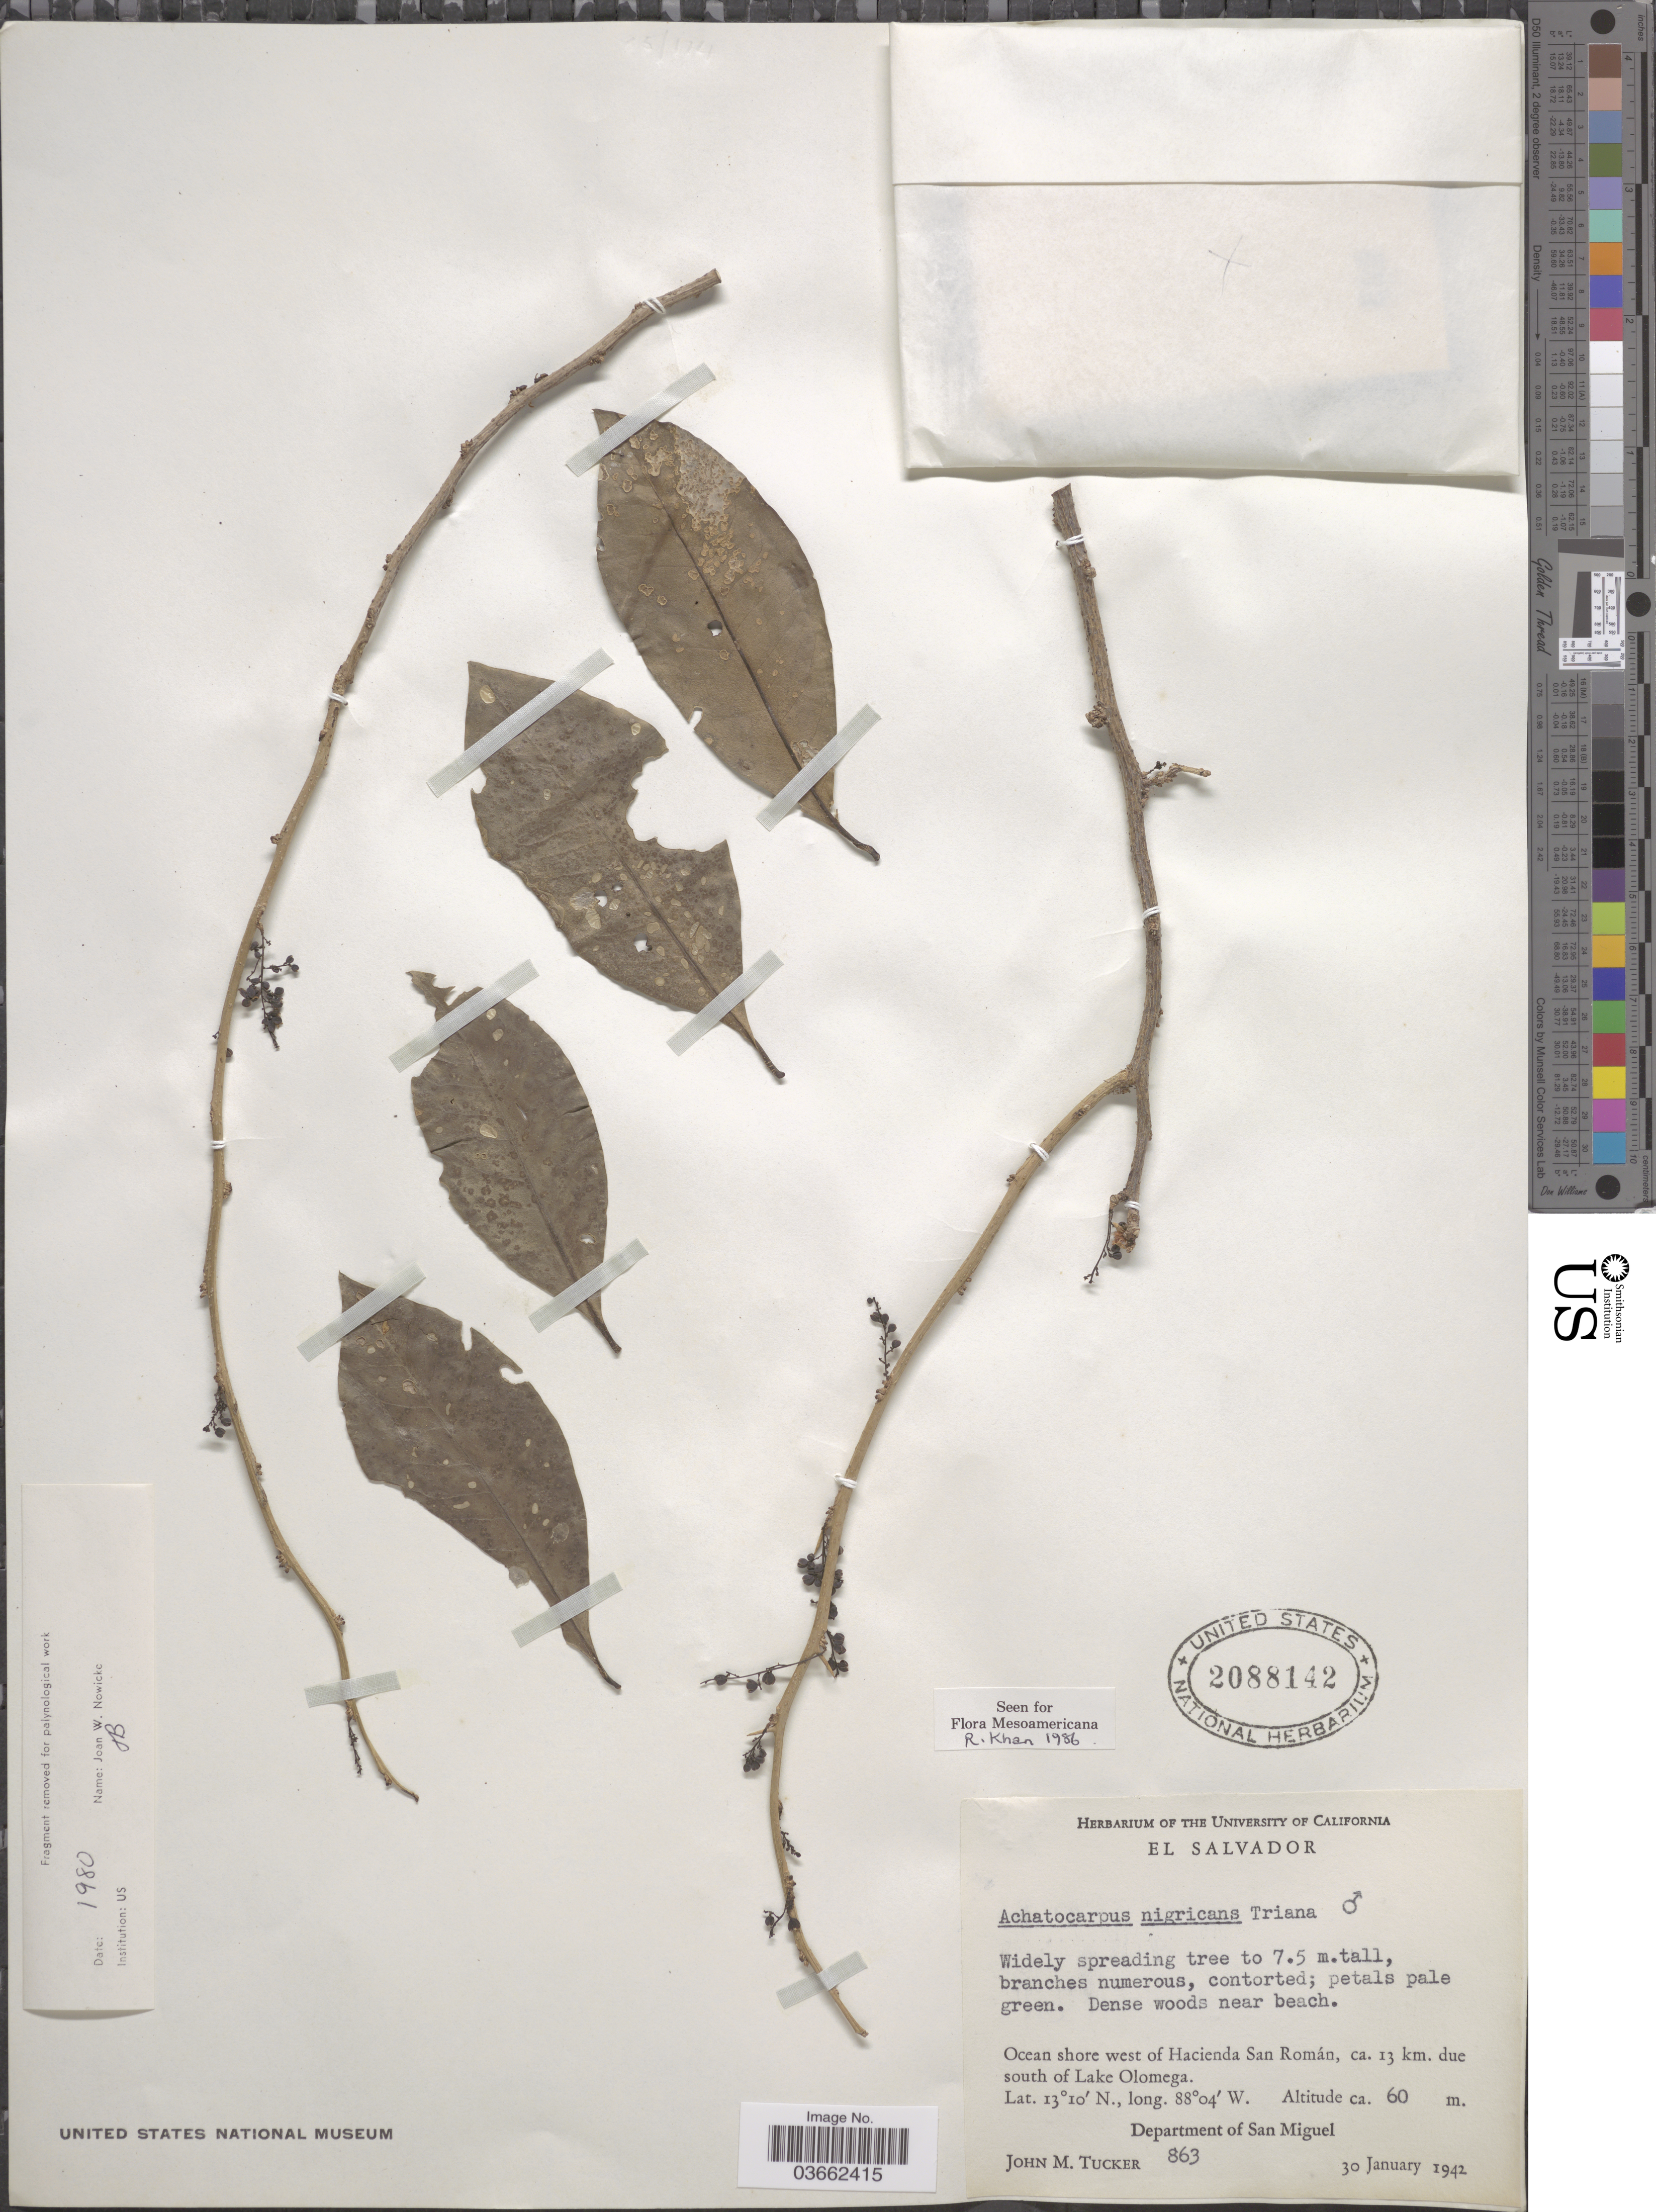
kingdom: Plantae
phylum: Tracheophyta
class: Magnoliopsida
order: Caryophyllales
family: Achatocarpaceae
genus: Achatocarpus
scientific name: Achatocarpus nigricans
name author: Triana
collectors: J. M. Tucker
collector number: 863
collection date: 1942-01-30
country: El Salvador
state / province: San Miguel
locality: Ocean shore west of Hacienda San Román, ca. 13 km. due south of Lake Olomega. Department of San Miguel.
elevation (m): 60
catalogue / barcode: US 2088142